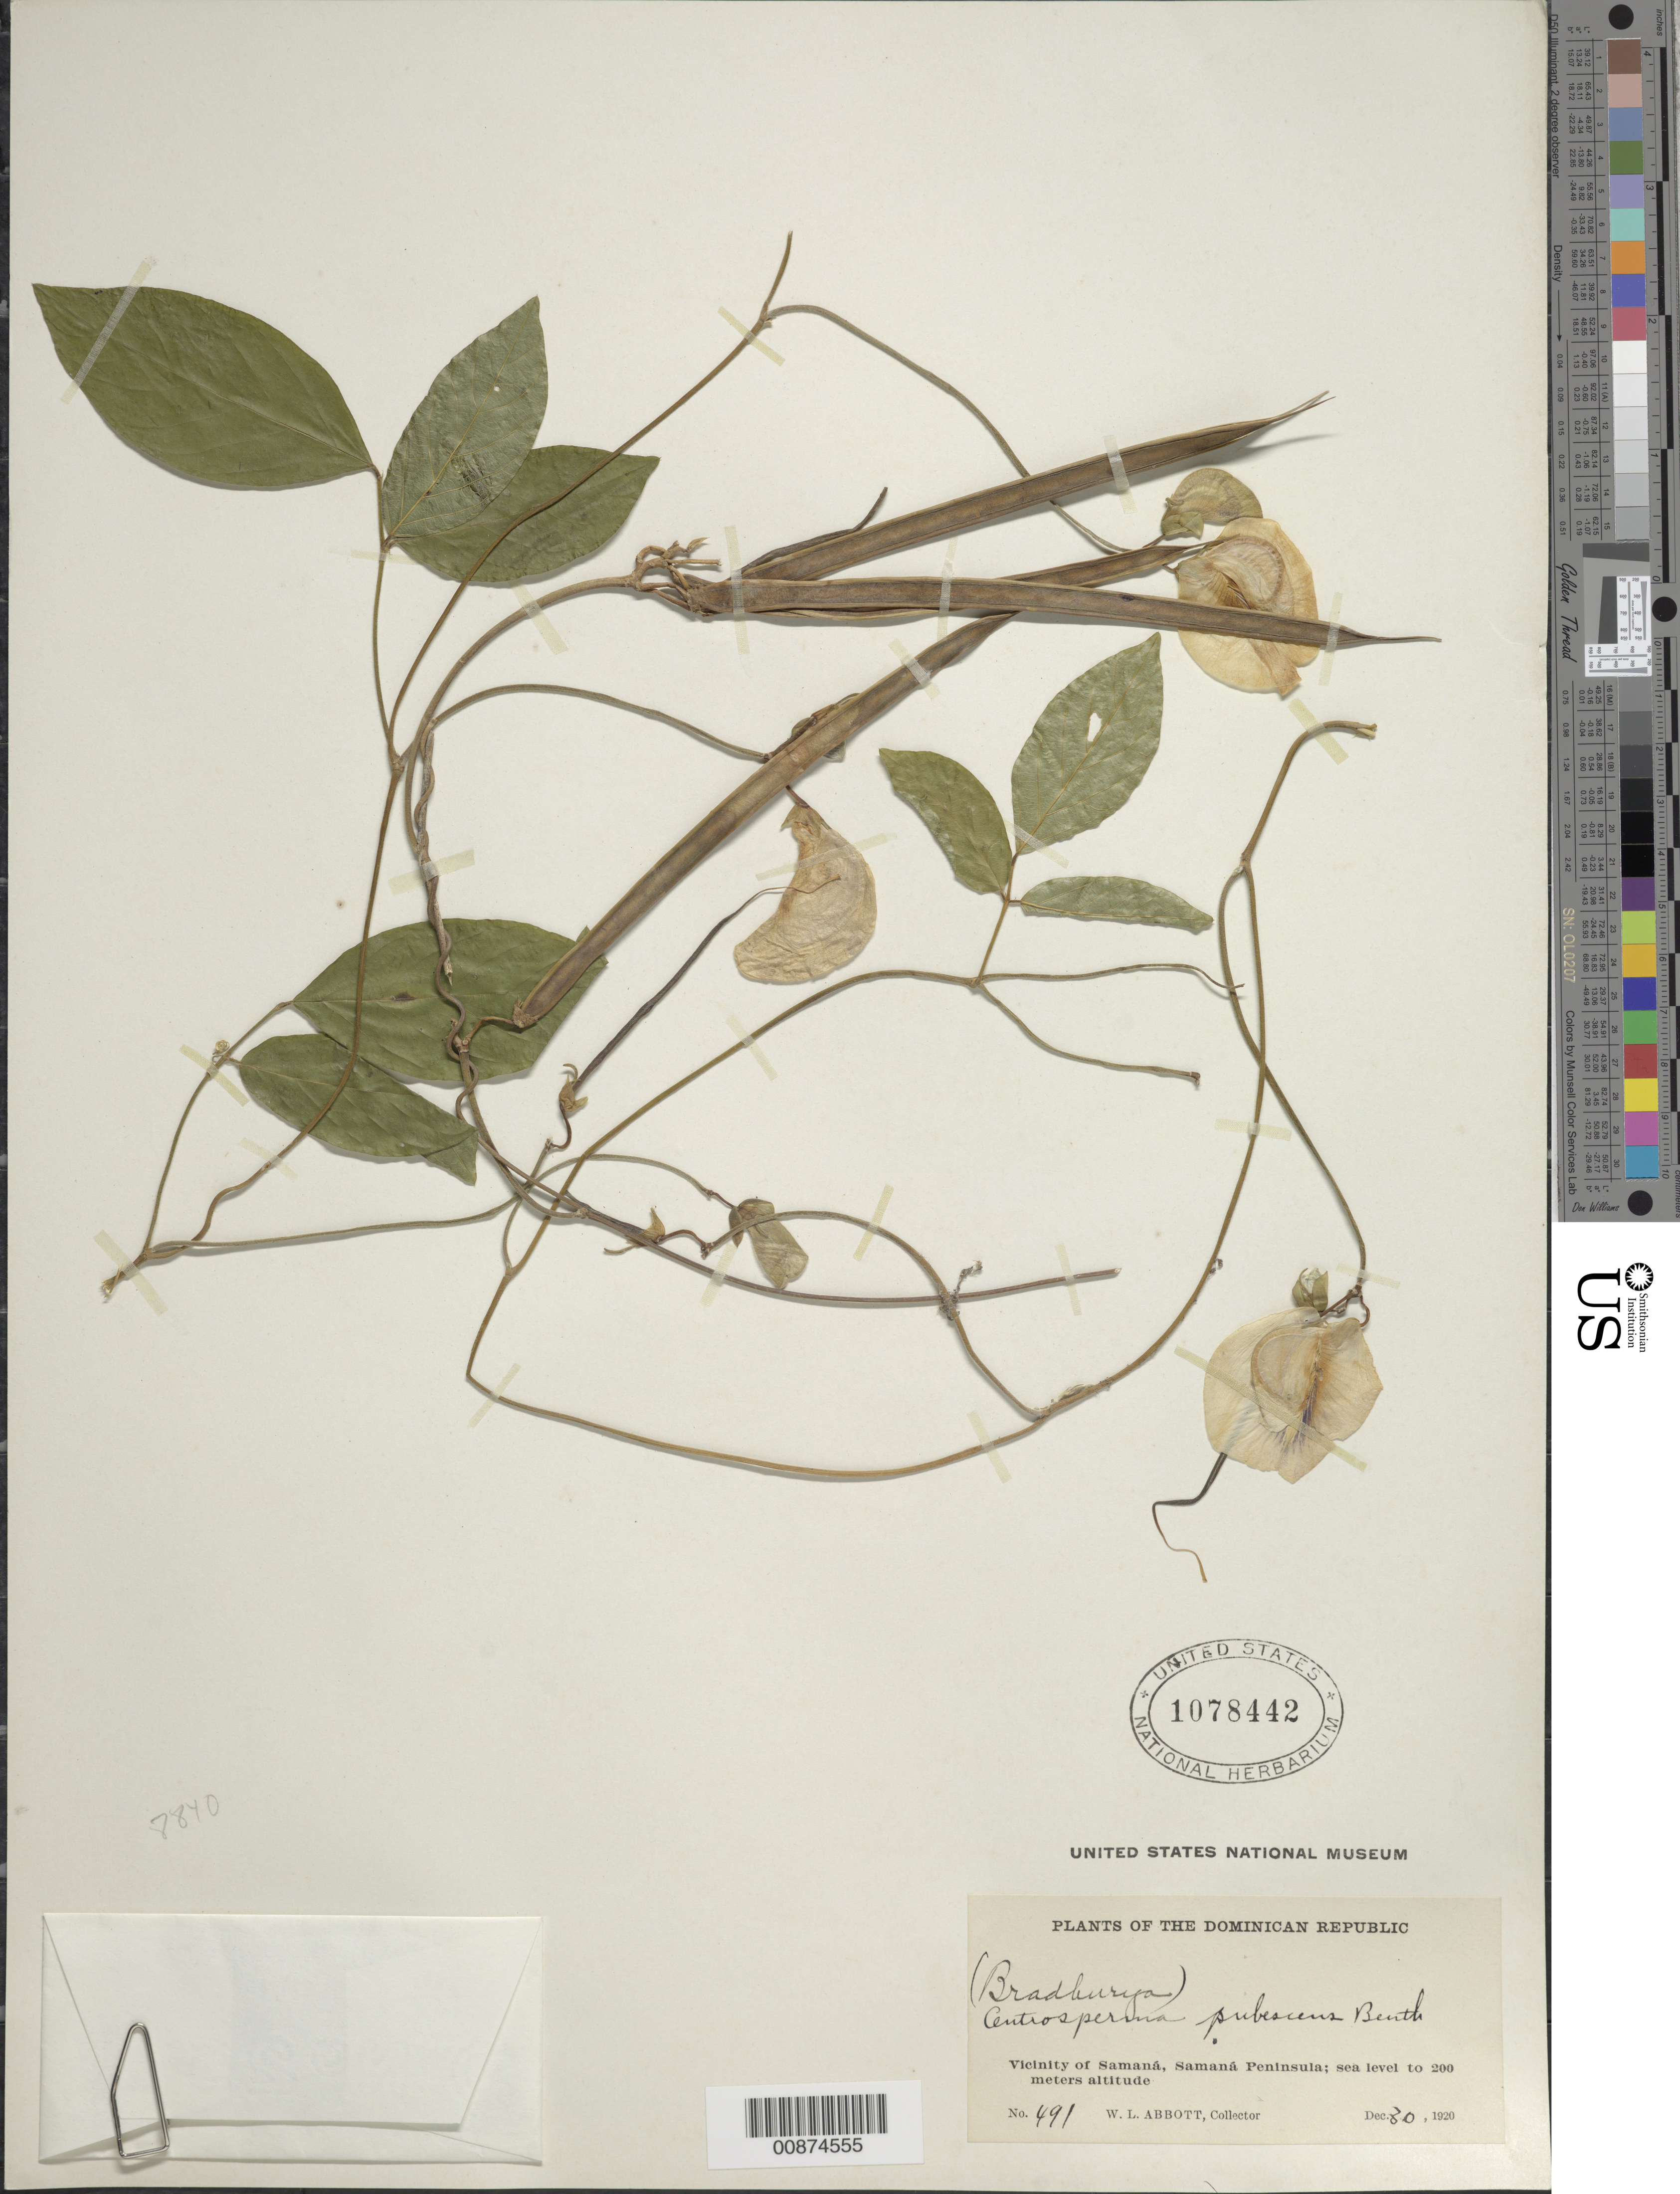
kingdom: Plantae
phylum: Tracheophyta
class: Magnoliopsida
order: Fabales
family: Fabaceae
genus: Centrosema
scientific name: Centrosema pubescens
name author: Benth.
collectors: W. L. Abbott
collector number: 491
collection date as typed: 30 Dec 1920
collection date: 1920-12-30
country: Dominican Republic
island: Hispaniola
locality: Vicinity of Samaná, Samaná Peninsula.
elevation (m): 0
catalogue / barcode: US 1078442